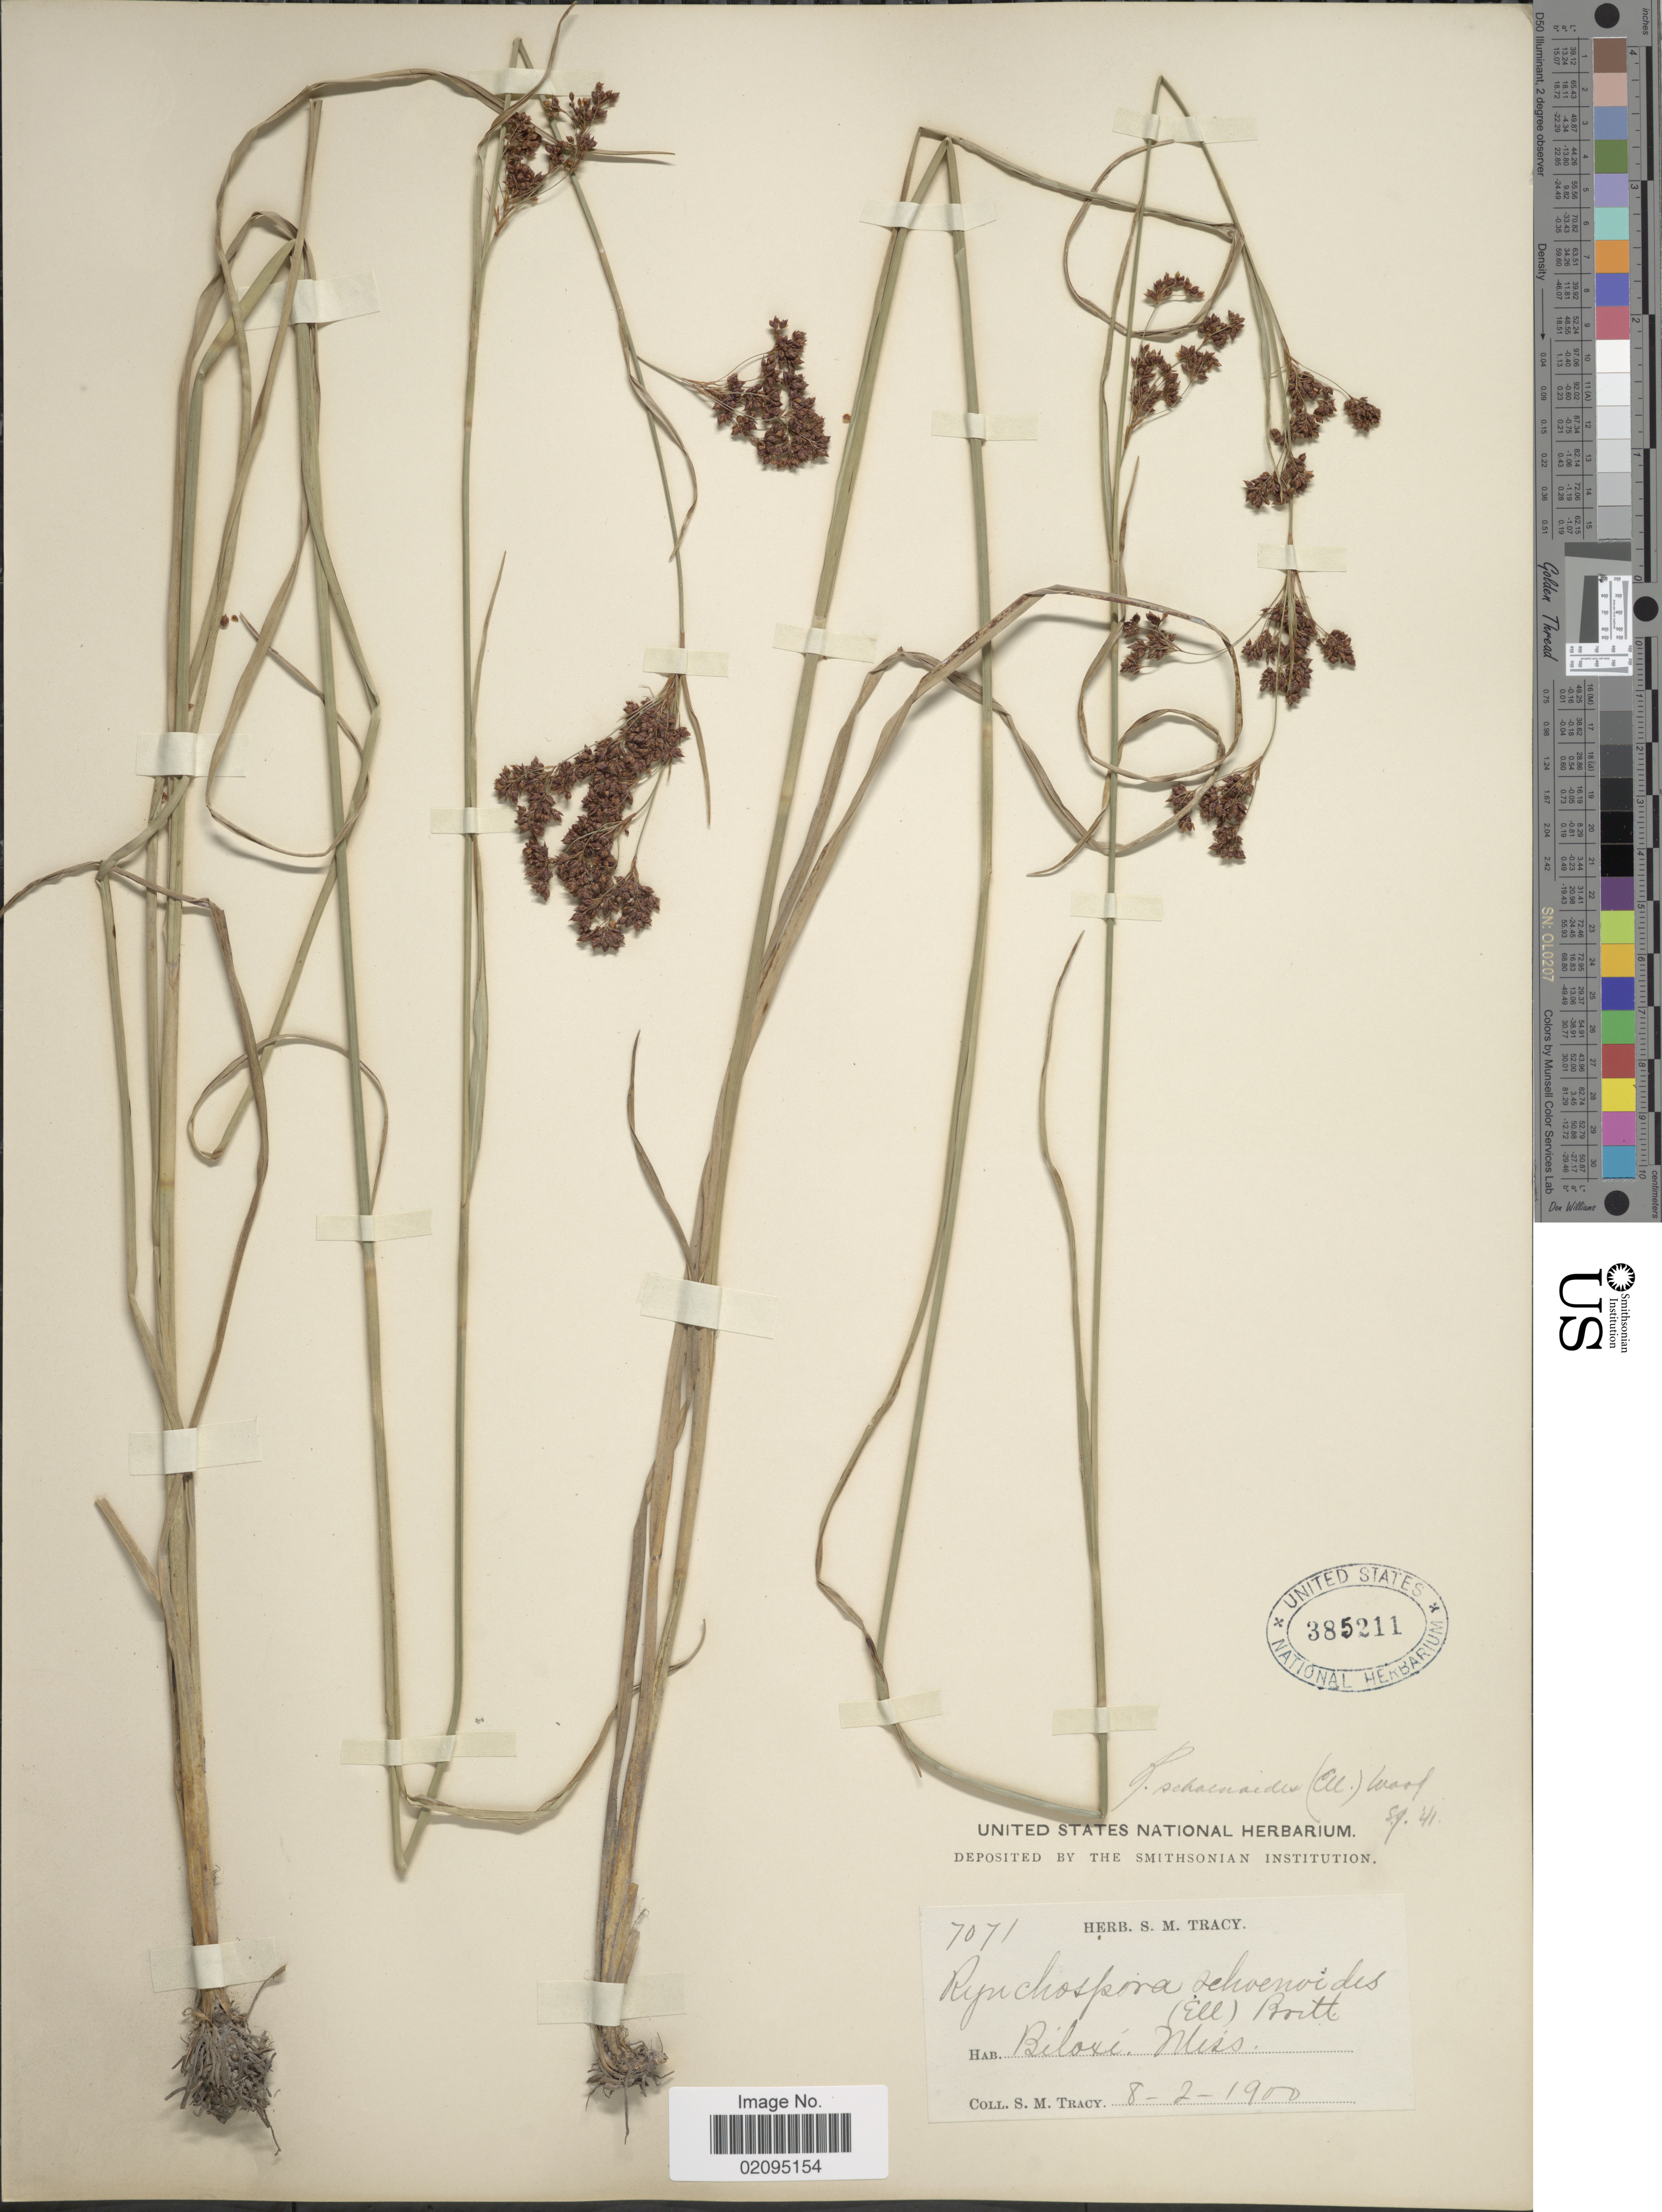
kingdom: Plantae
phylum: Tracheophyta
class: Liliopsida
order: Poales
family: Cyperaceae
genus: Rhynchospora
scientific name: Rhynchospora elliottii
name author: A. Dietr.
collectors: S. M. Tracy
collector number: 7071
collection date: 1900-08-02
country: United States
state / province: Mississippi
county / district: Harrison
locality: Biloxi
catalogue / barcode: US 385211